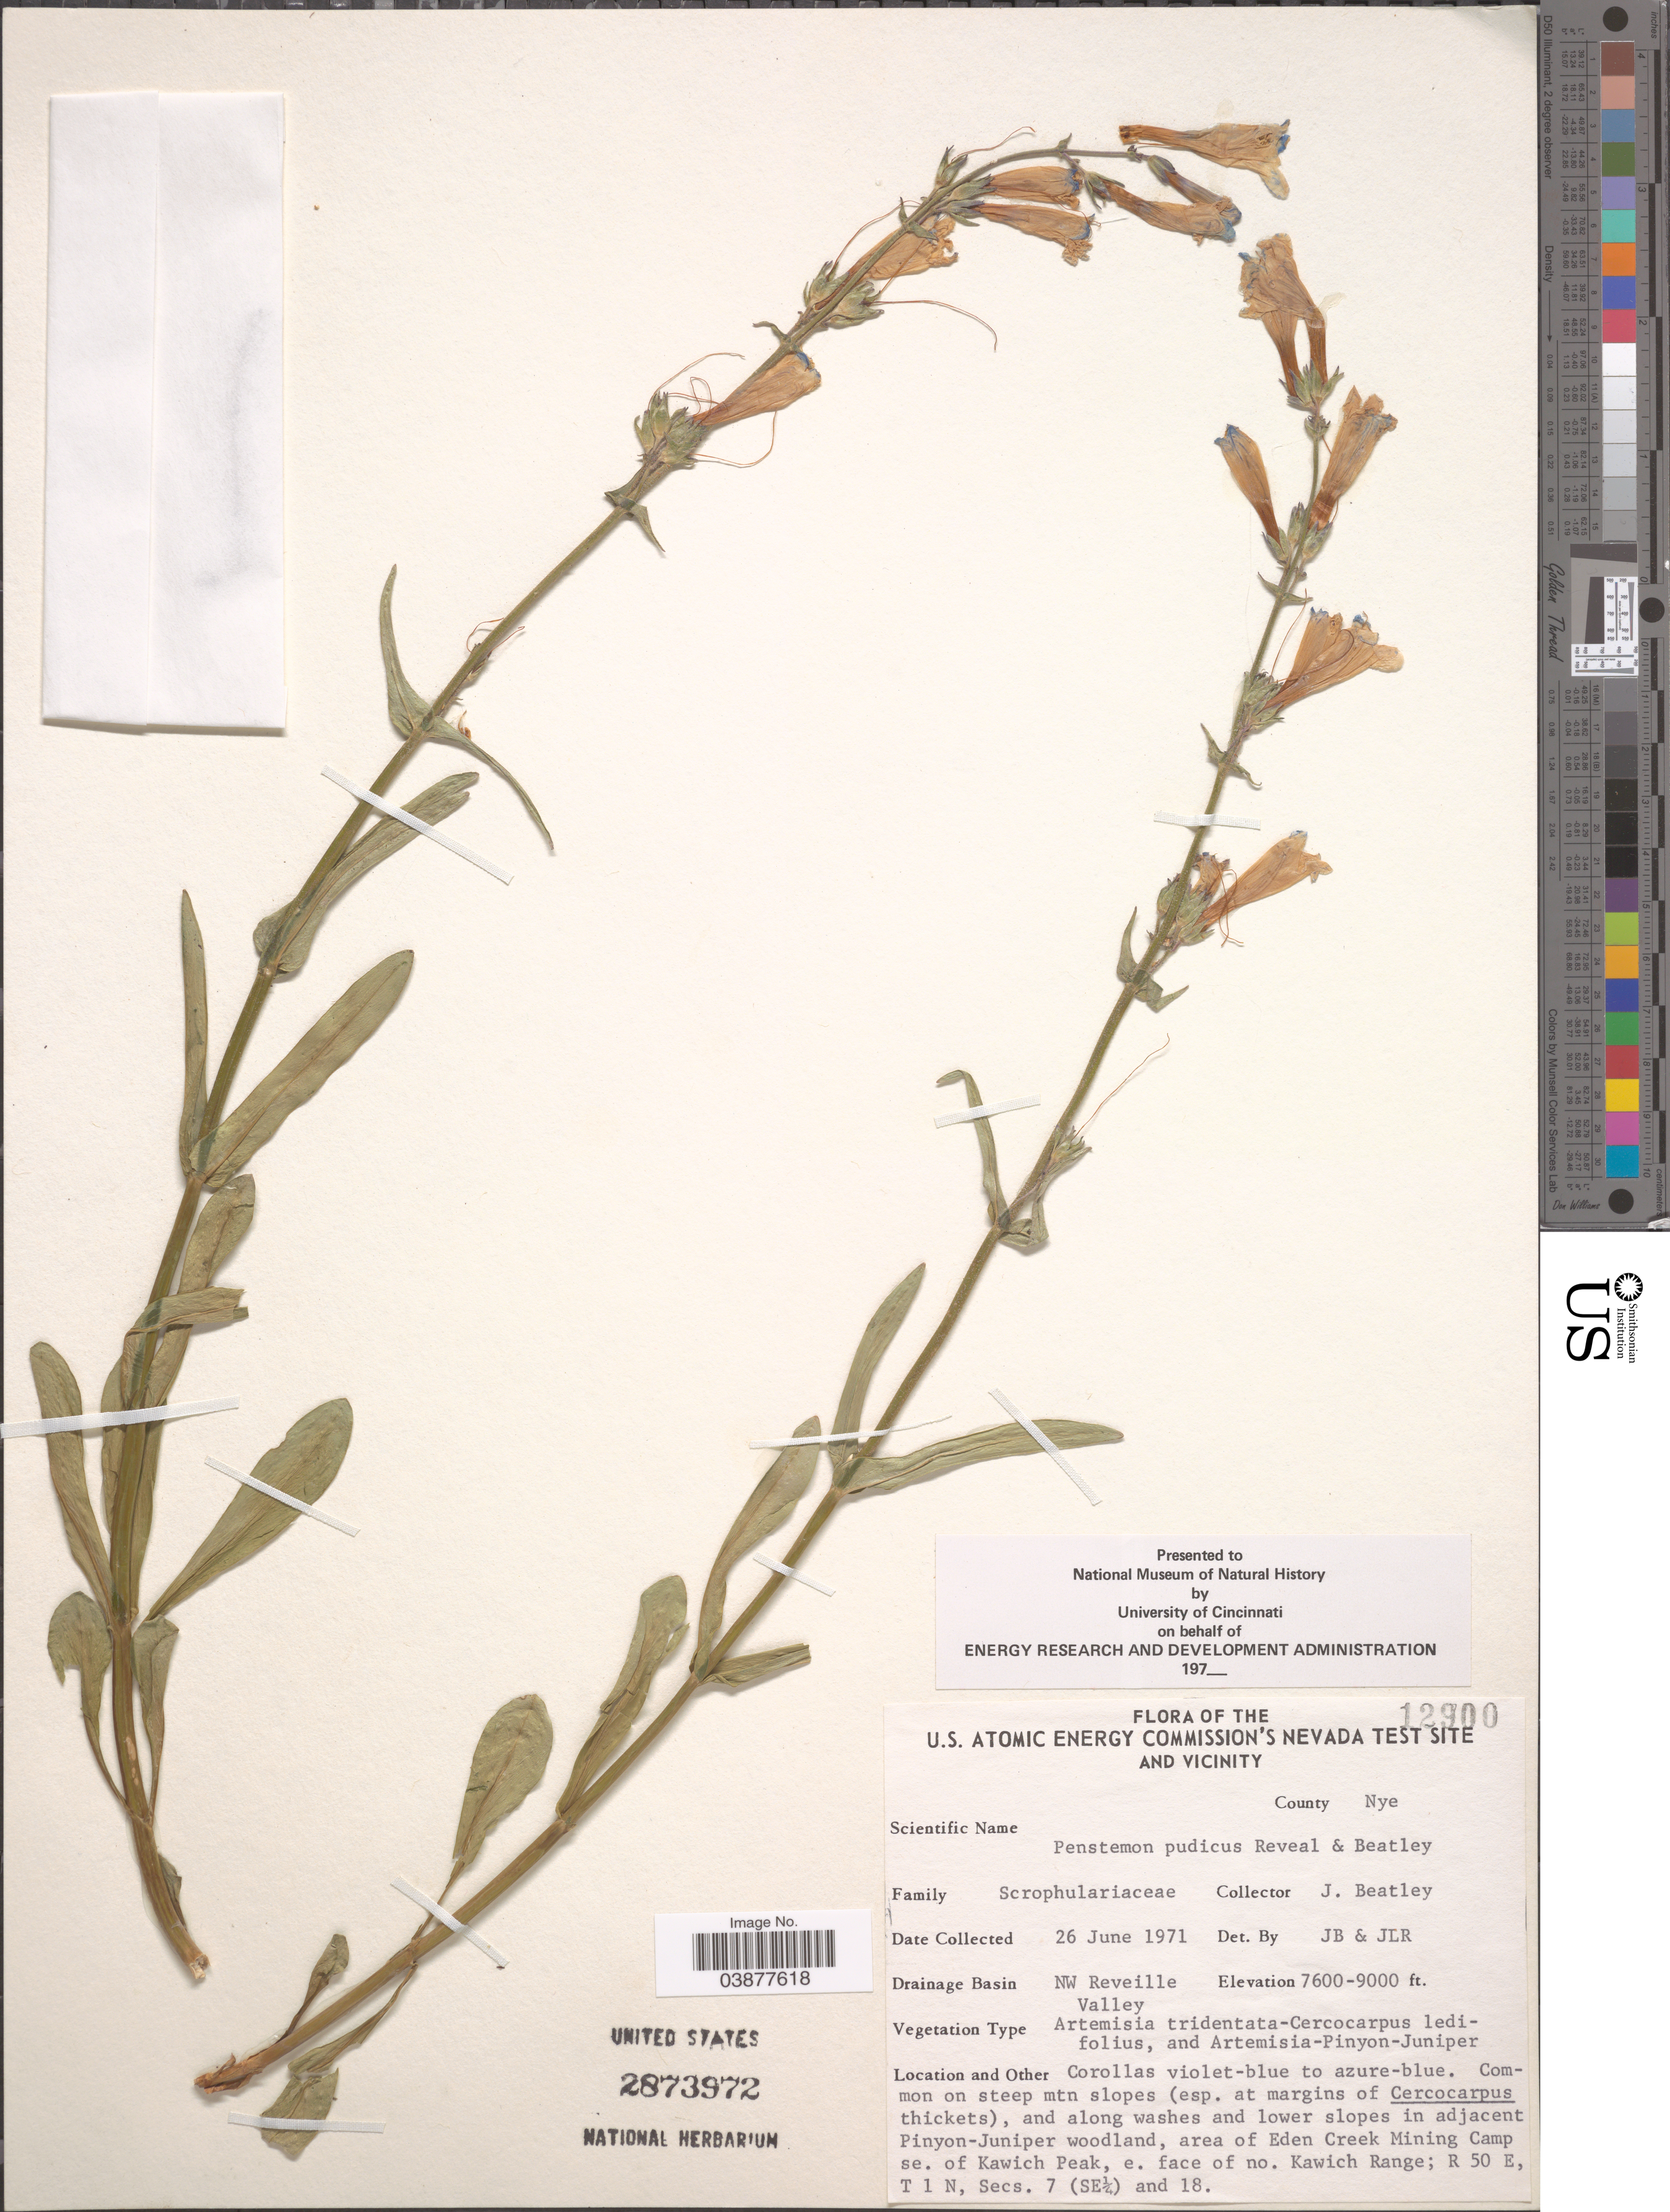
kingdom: Plantae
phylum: Tracheophyta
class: Magnoliopsida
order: Lamiales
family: Plantaginaceae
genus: Penstemon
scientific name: Penstemon pudicus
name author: Reveal & Beatley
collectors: J. C. Beatley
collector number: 12900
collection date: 1971-06-26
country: United States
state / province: Nevada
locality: U.S. Atomic Energy Commission's Nevada Test Site and vicinity. County Nye. Drainage Basin NW Reveille Valley. Area of Eden Creek Mining Camp se. of Kawich Peak, e. face of no. Kawich Range; R 50 E, T 1 N, Secs. 7 (SE¼) and 18.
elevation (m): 2316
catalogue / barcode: US 2873972